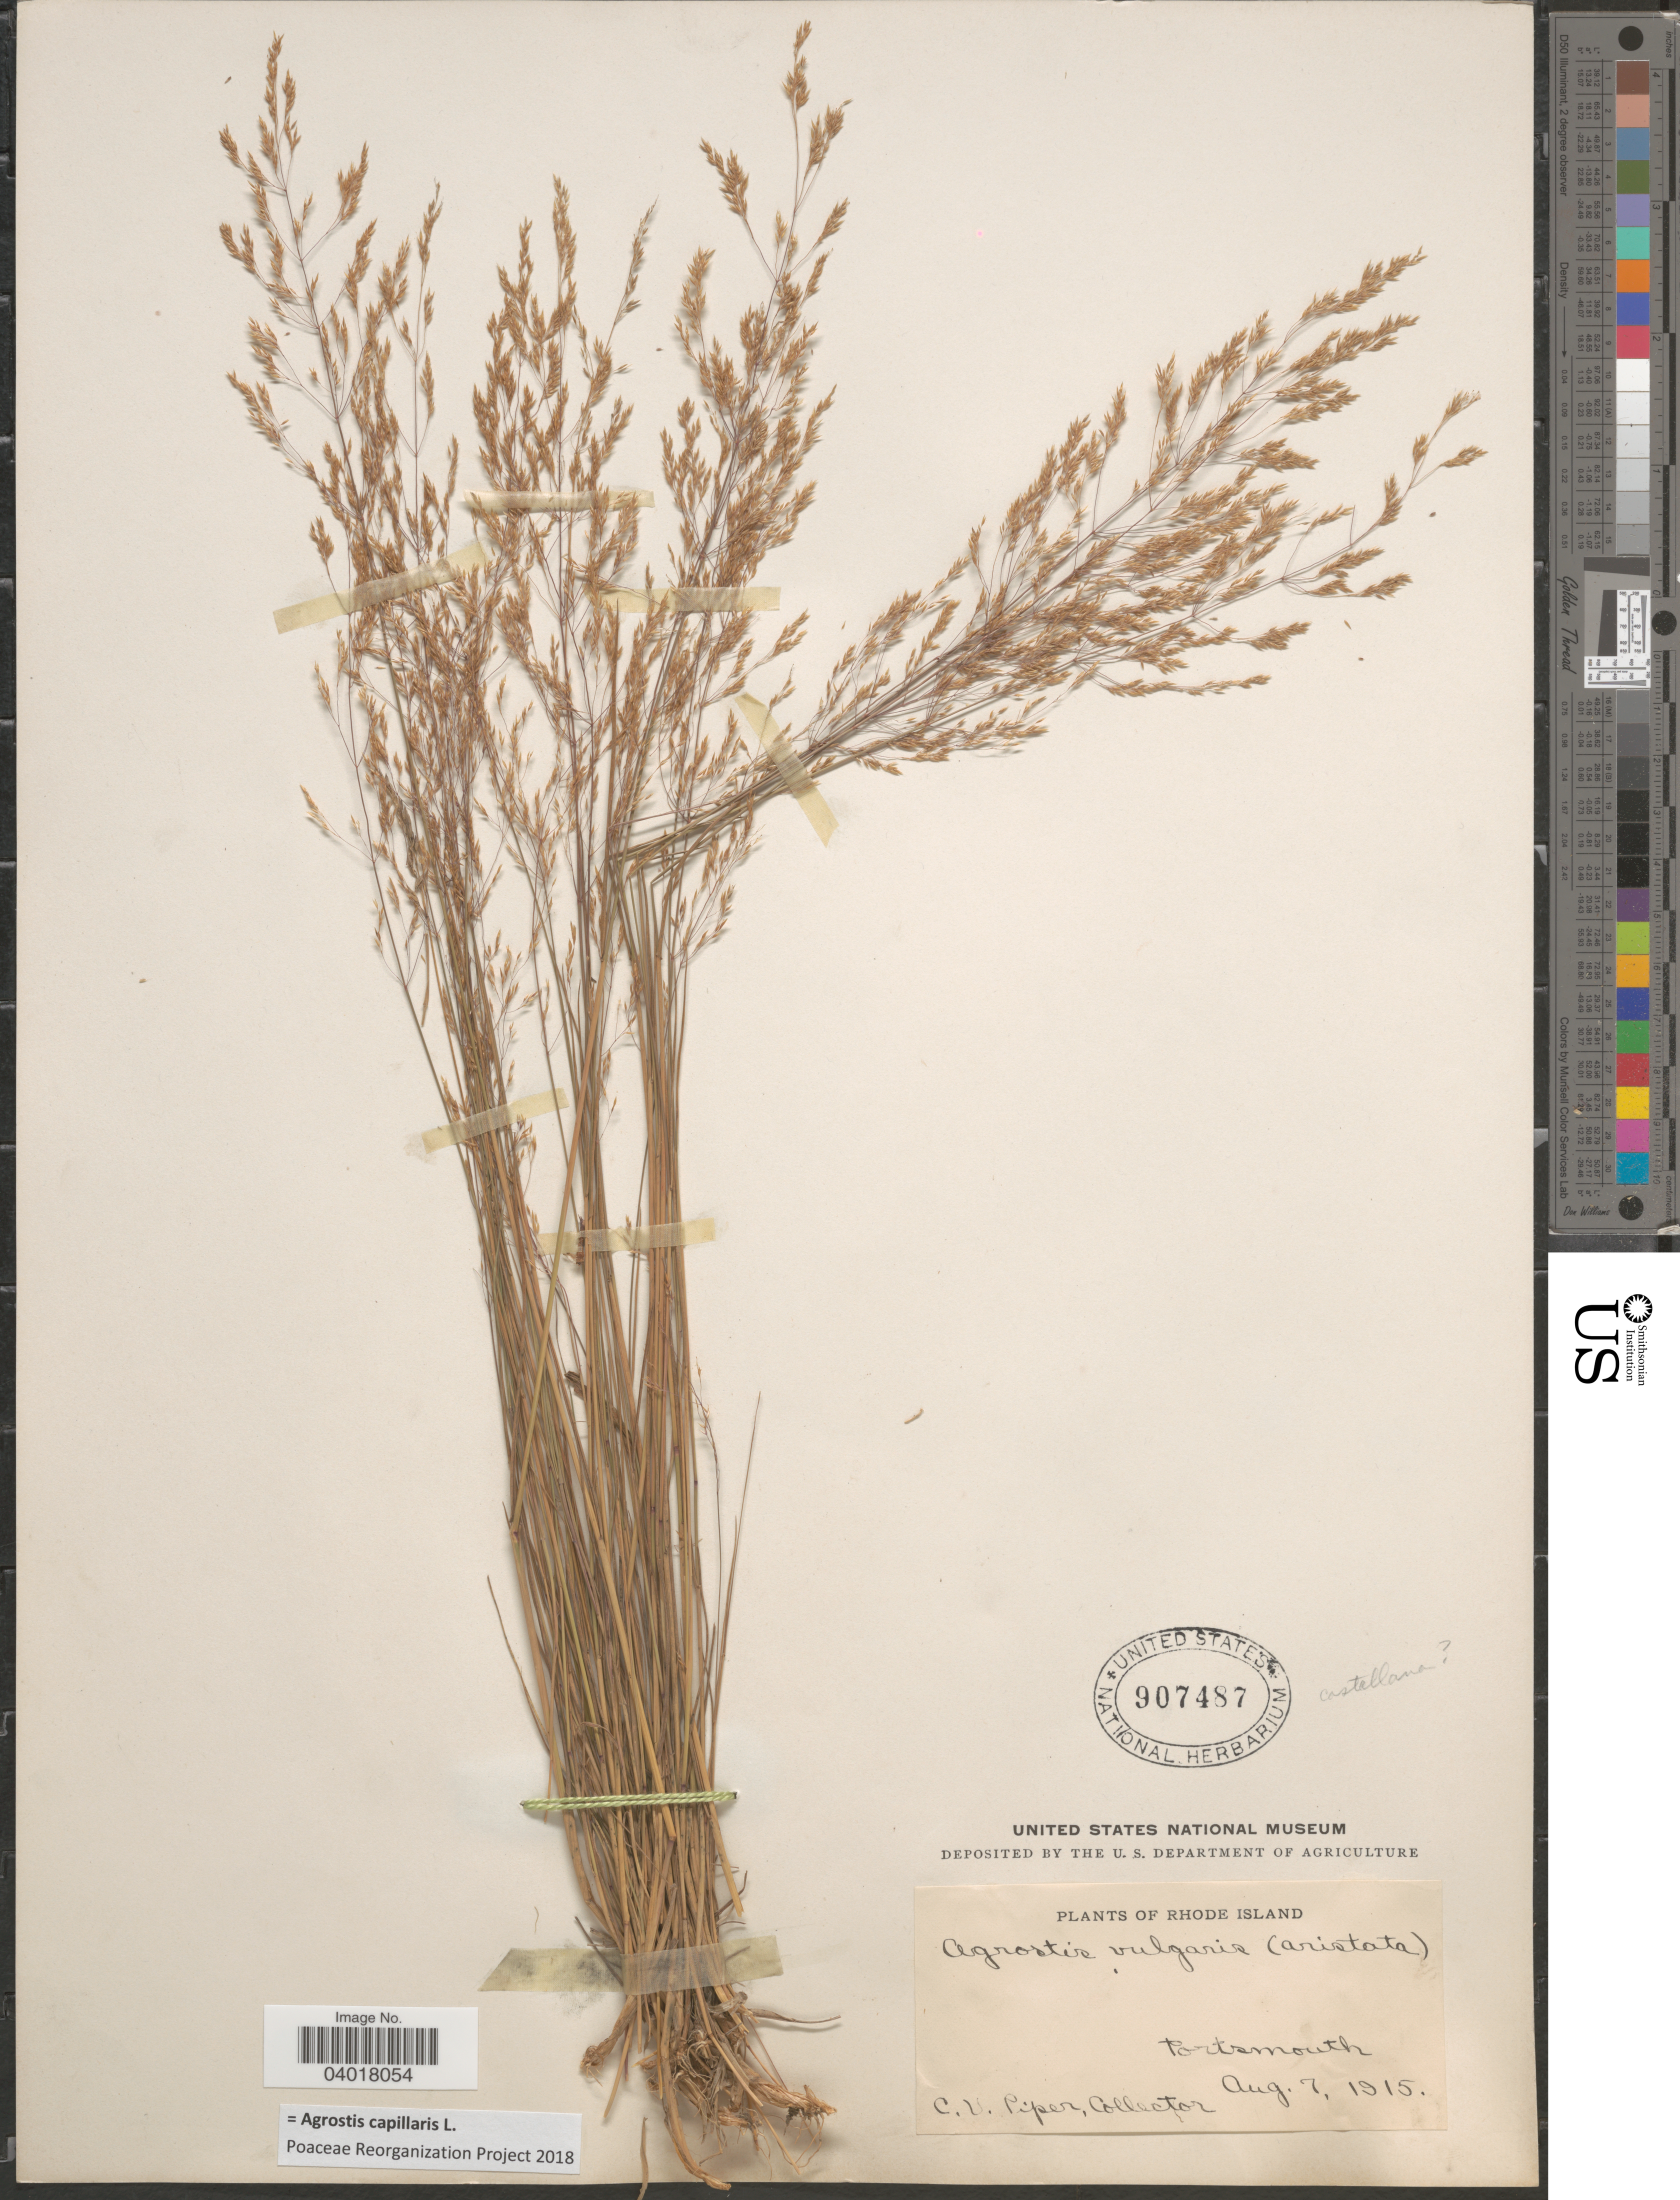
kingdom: Plantae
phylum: Tracheophyta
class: Liliopsida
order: Poales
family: Poaceae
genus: Agrostis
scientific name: Agrostis capillaris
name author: L.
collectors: C. V. Piper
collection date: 1915-08-07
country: United States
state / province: Rhode Island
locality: Portsmouth.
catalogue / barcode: US 907487